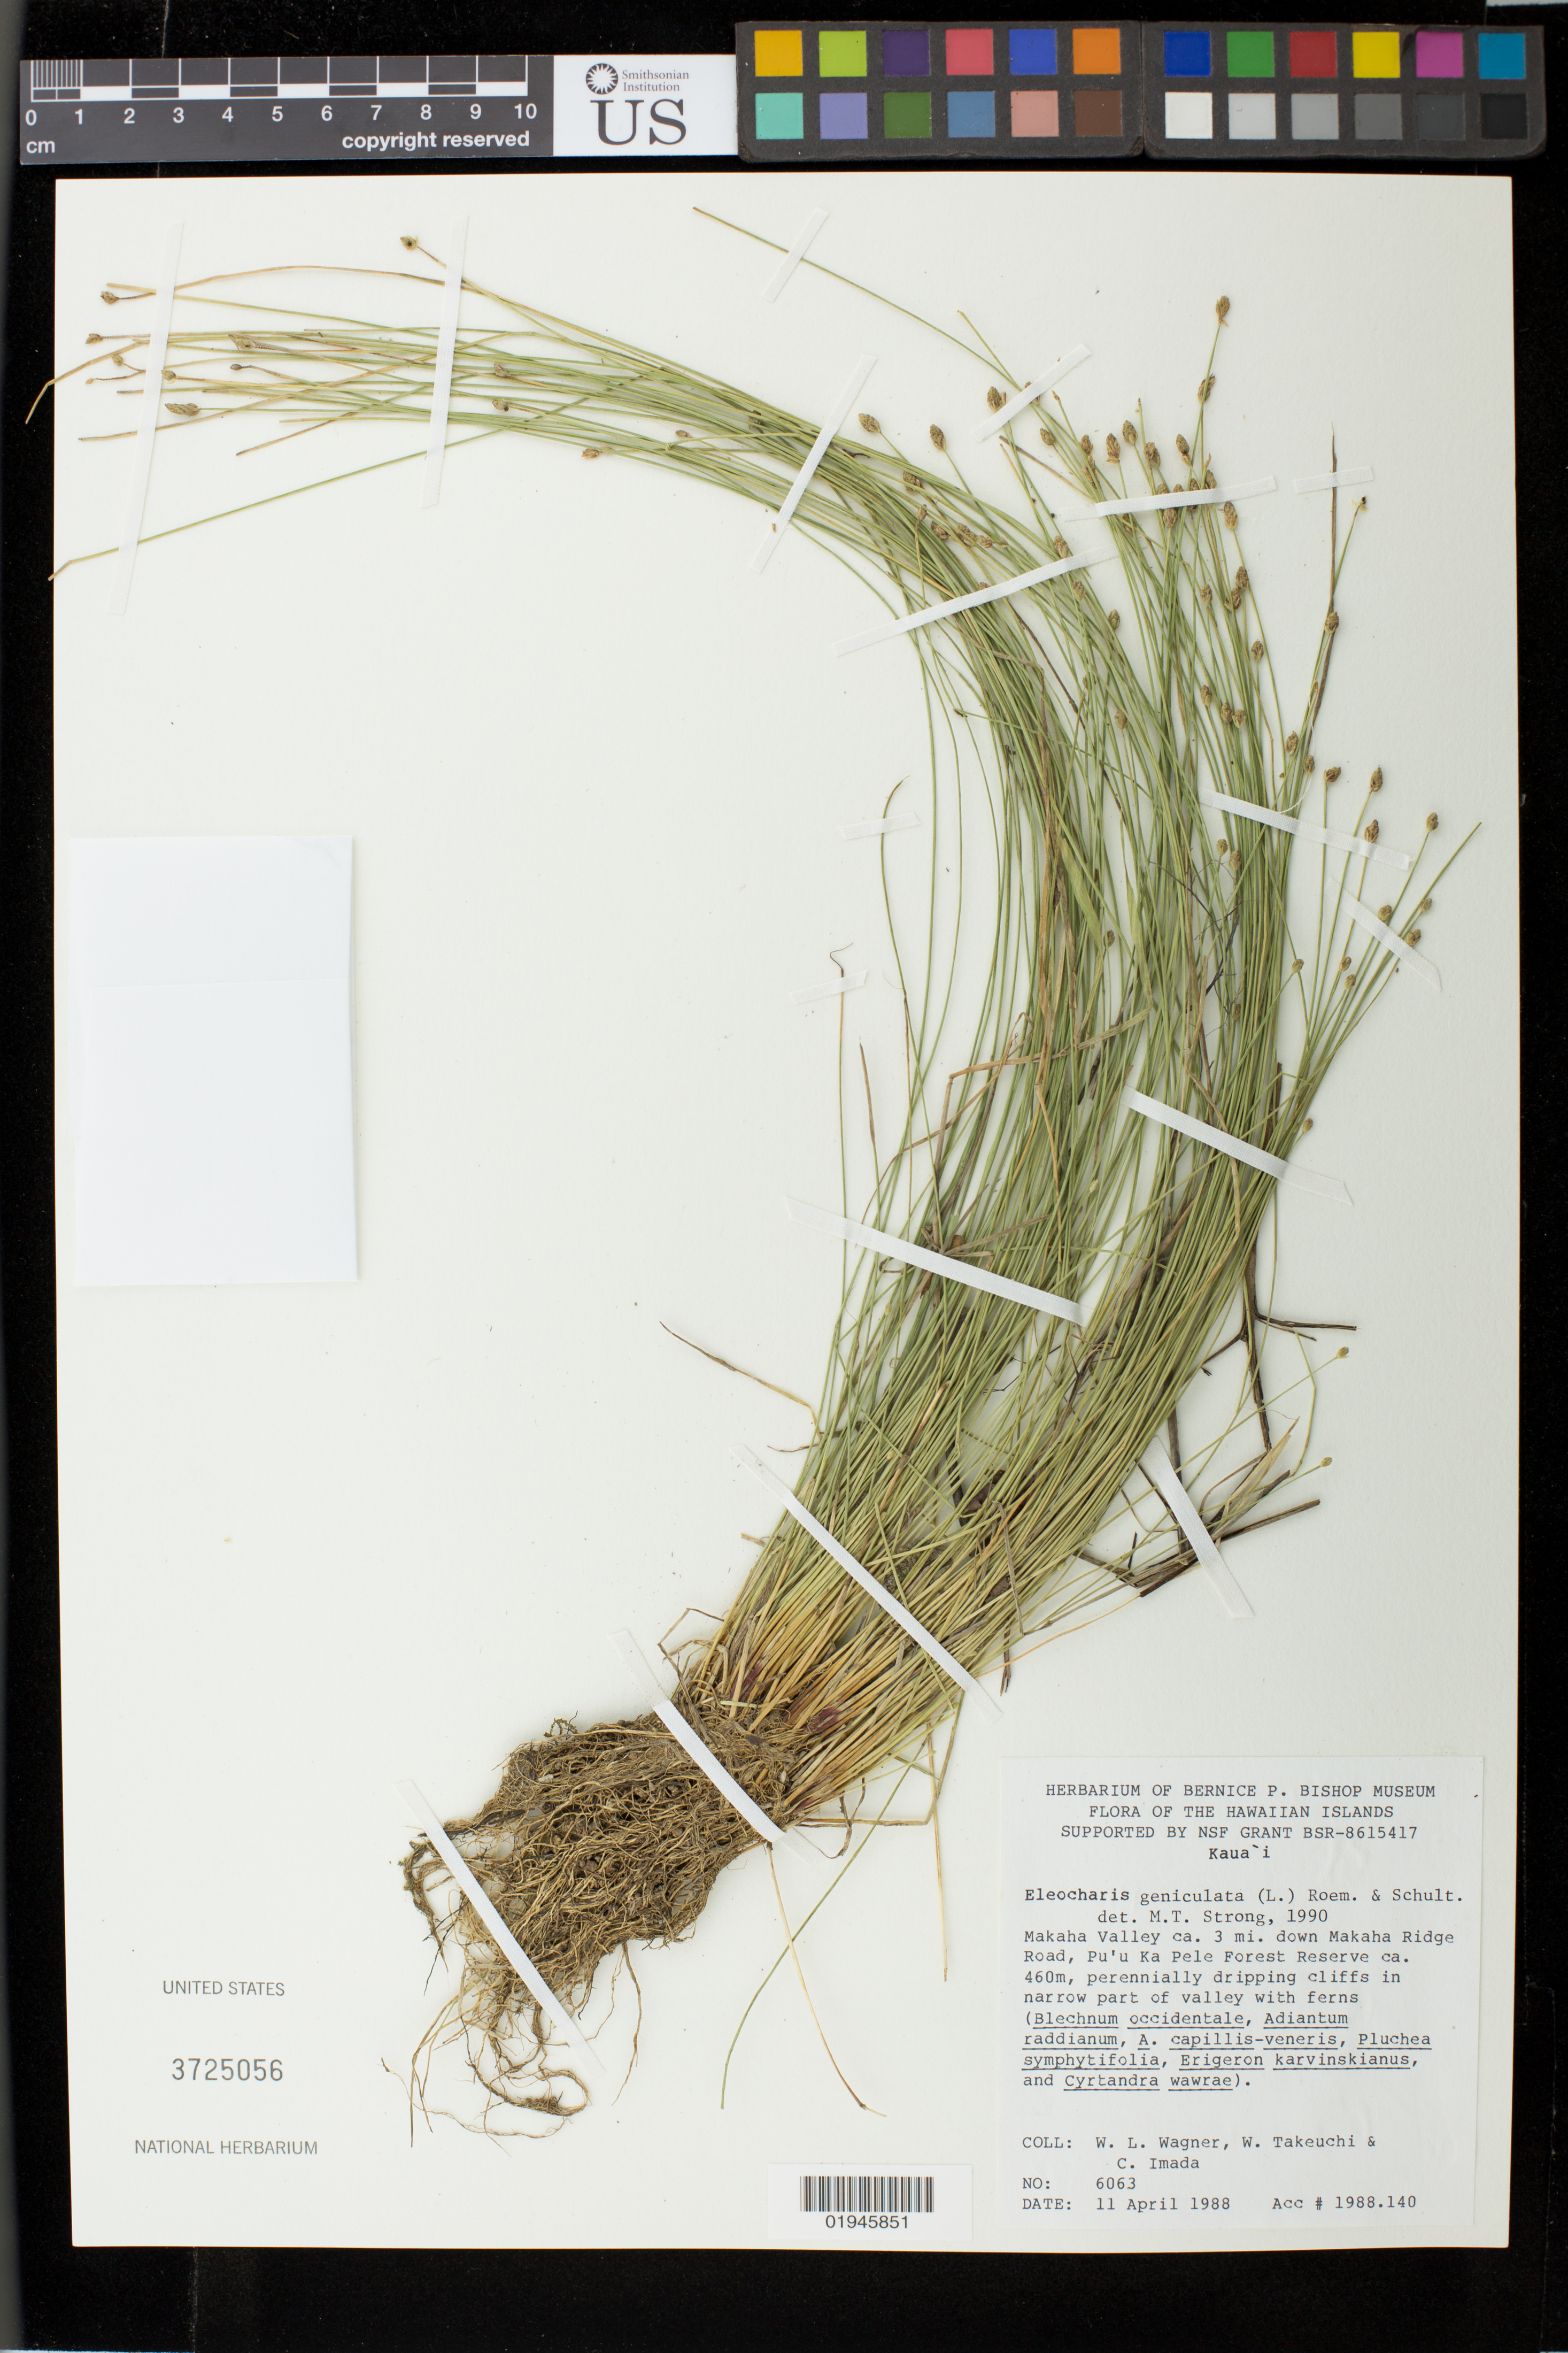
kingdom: Plantae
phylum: Tracheophyta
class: Liliopsida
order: Poales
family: Cyperaceae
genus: Eleocharis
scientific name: Eleocharis geniculata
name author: (L.) Roem. & Schult.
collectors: W. L. Wagner, W. N. Takeuchi & C. Imada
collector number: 6063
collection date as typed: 11 Apr 1988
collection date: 1988-04-11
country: United States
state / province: Hawaii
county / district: Kauai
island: Kaua'i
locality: Makaha Valley, 3 mi. down Makaha Ridge rd, Pu'u ka Pele Forest Reserve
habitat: Perennially dripping cliffs in narrow part of valley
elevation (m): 460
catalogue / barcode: US 3725056